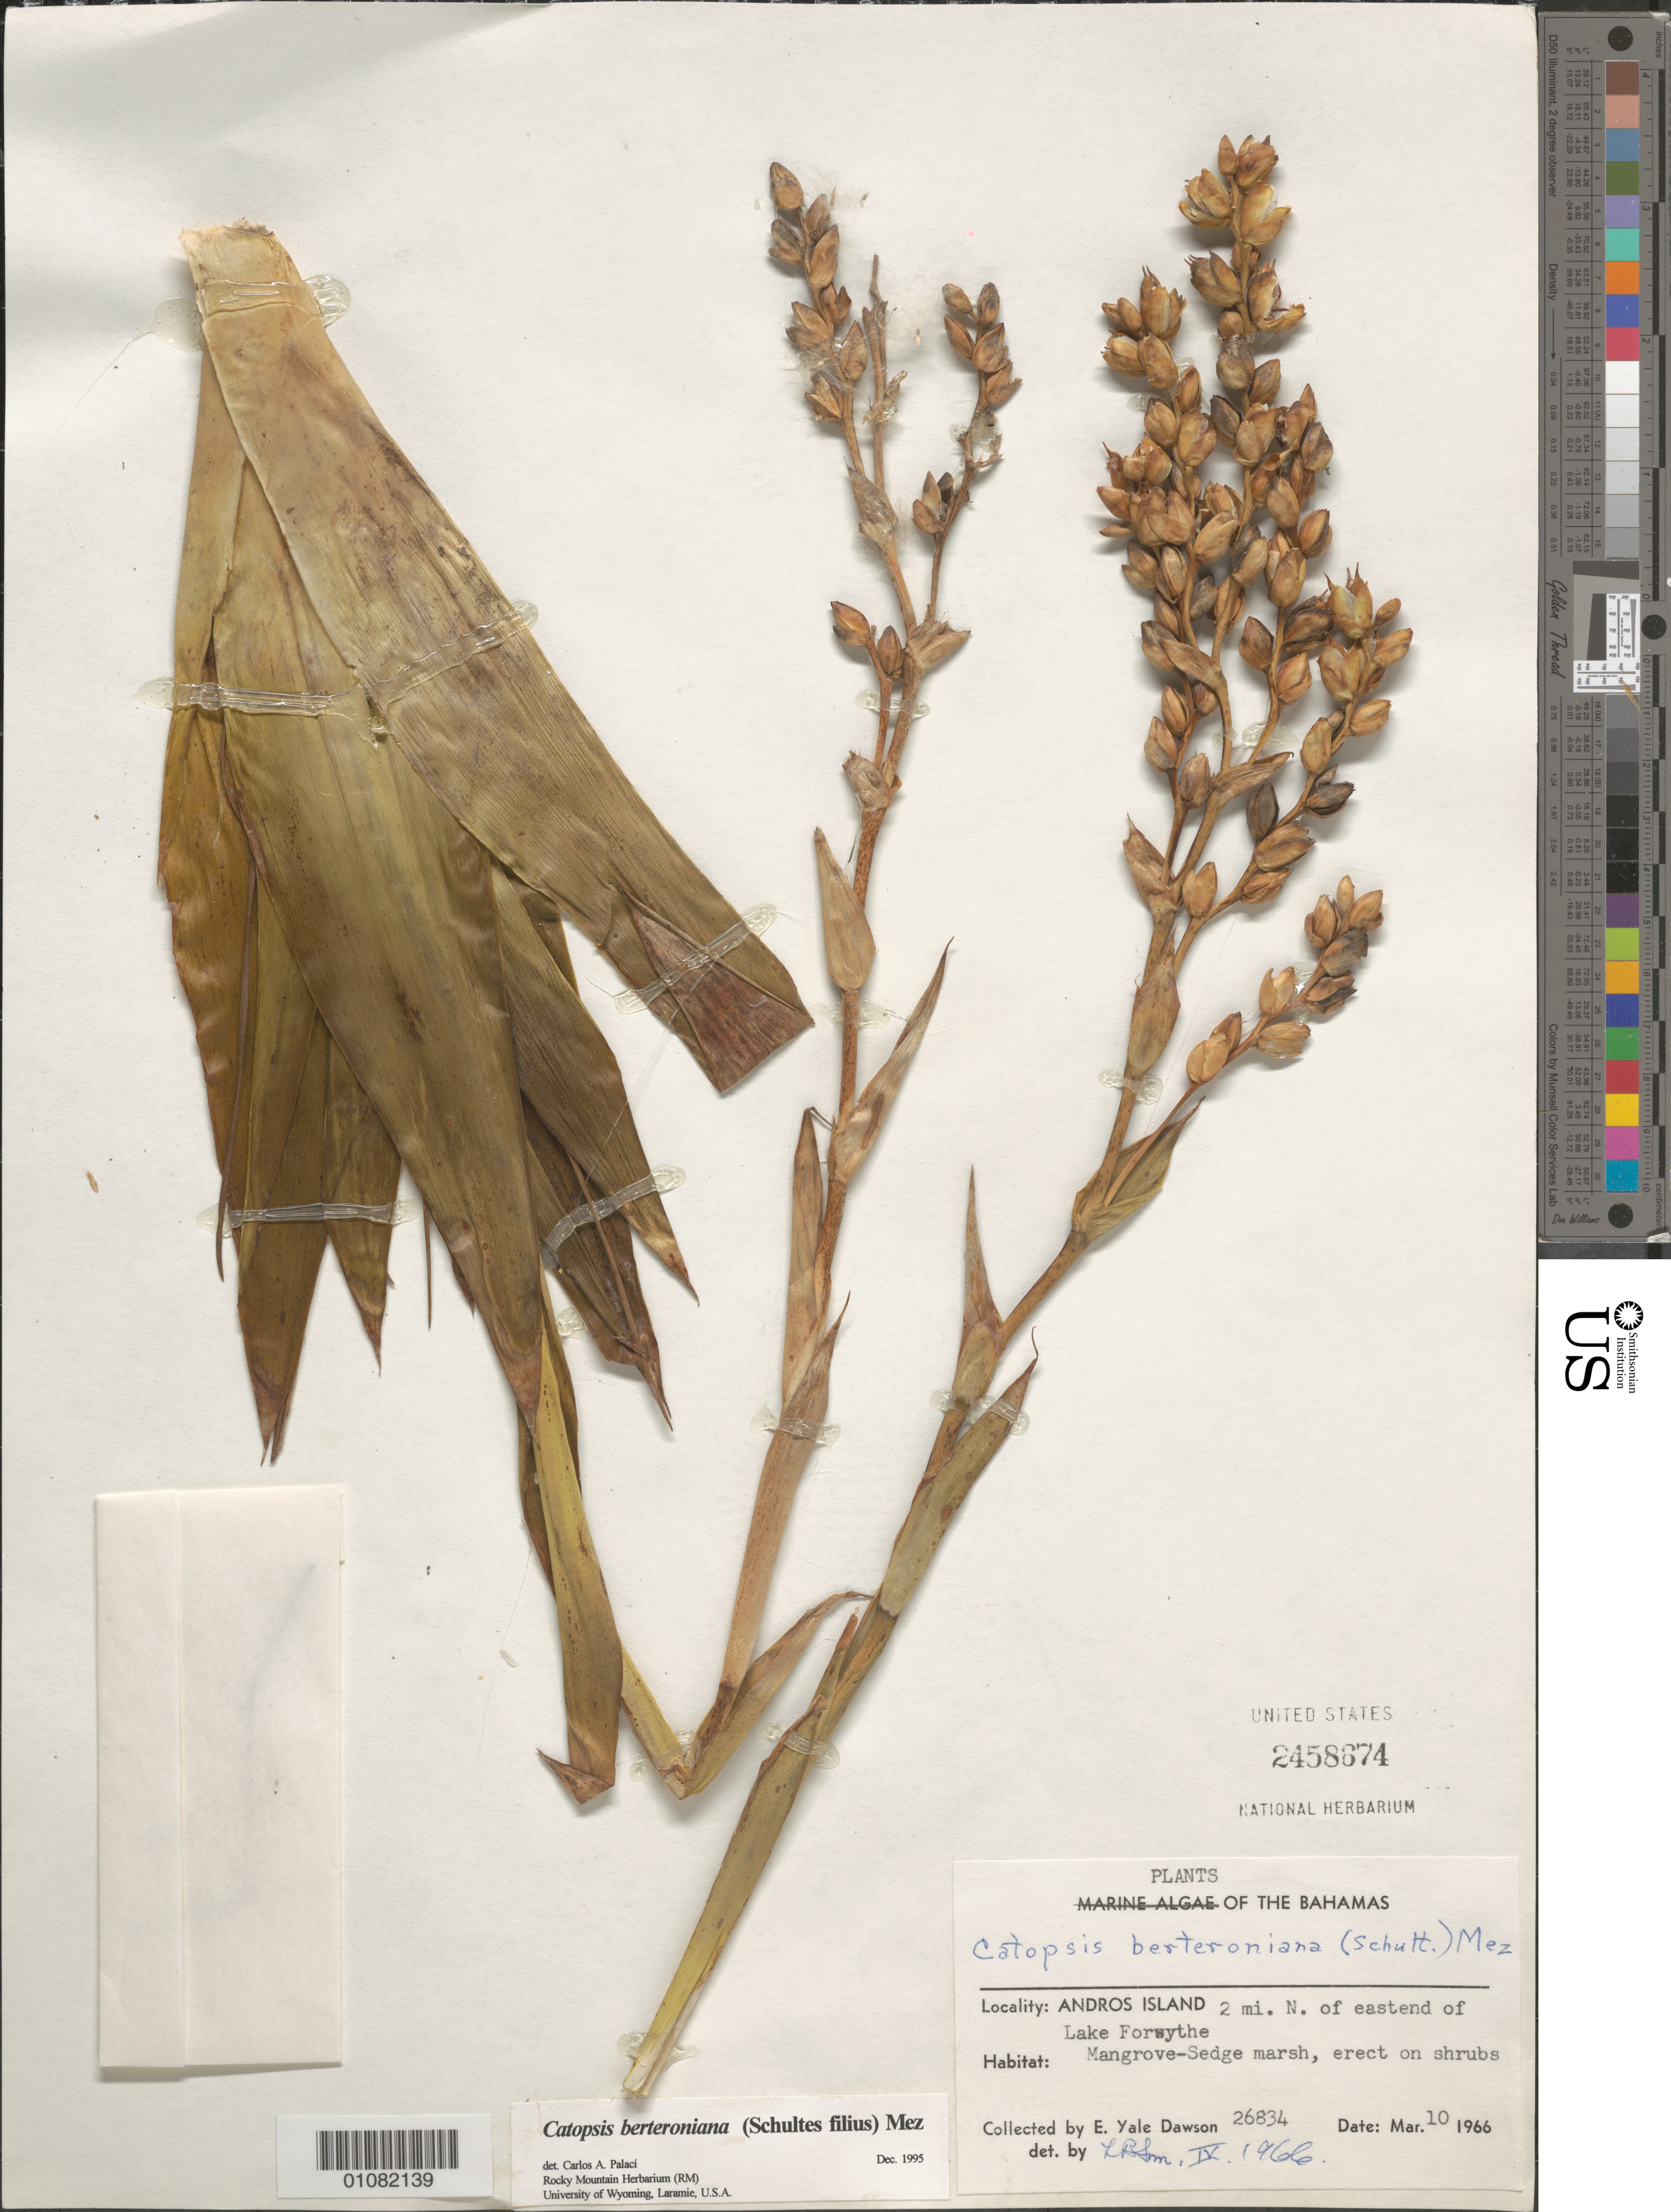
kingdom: Plantae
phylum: Tracheophyta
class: Liliopsida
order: Poales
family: Bromeliaceae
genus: Catopsis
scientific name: Catopsis berteroniana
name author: (Schult. & Schult. f.) Mez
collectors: E. Y. Dawson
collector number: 26834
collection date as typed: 10 Mar 1966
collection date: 1966-03-10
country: Bahamas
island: Andros I.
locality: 2 mi. N of E end of Lake Forsythe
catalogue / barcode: US 2458874